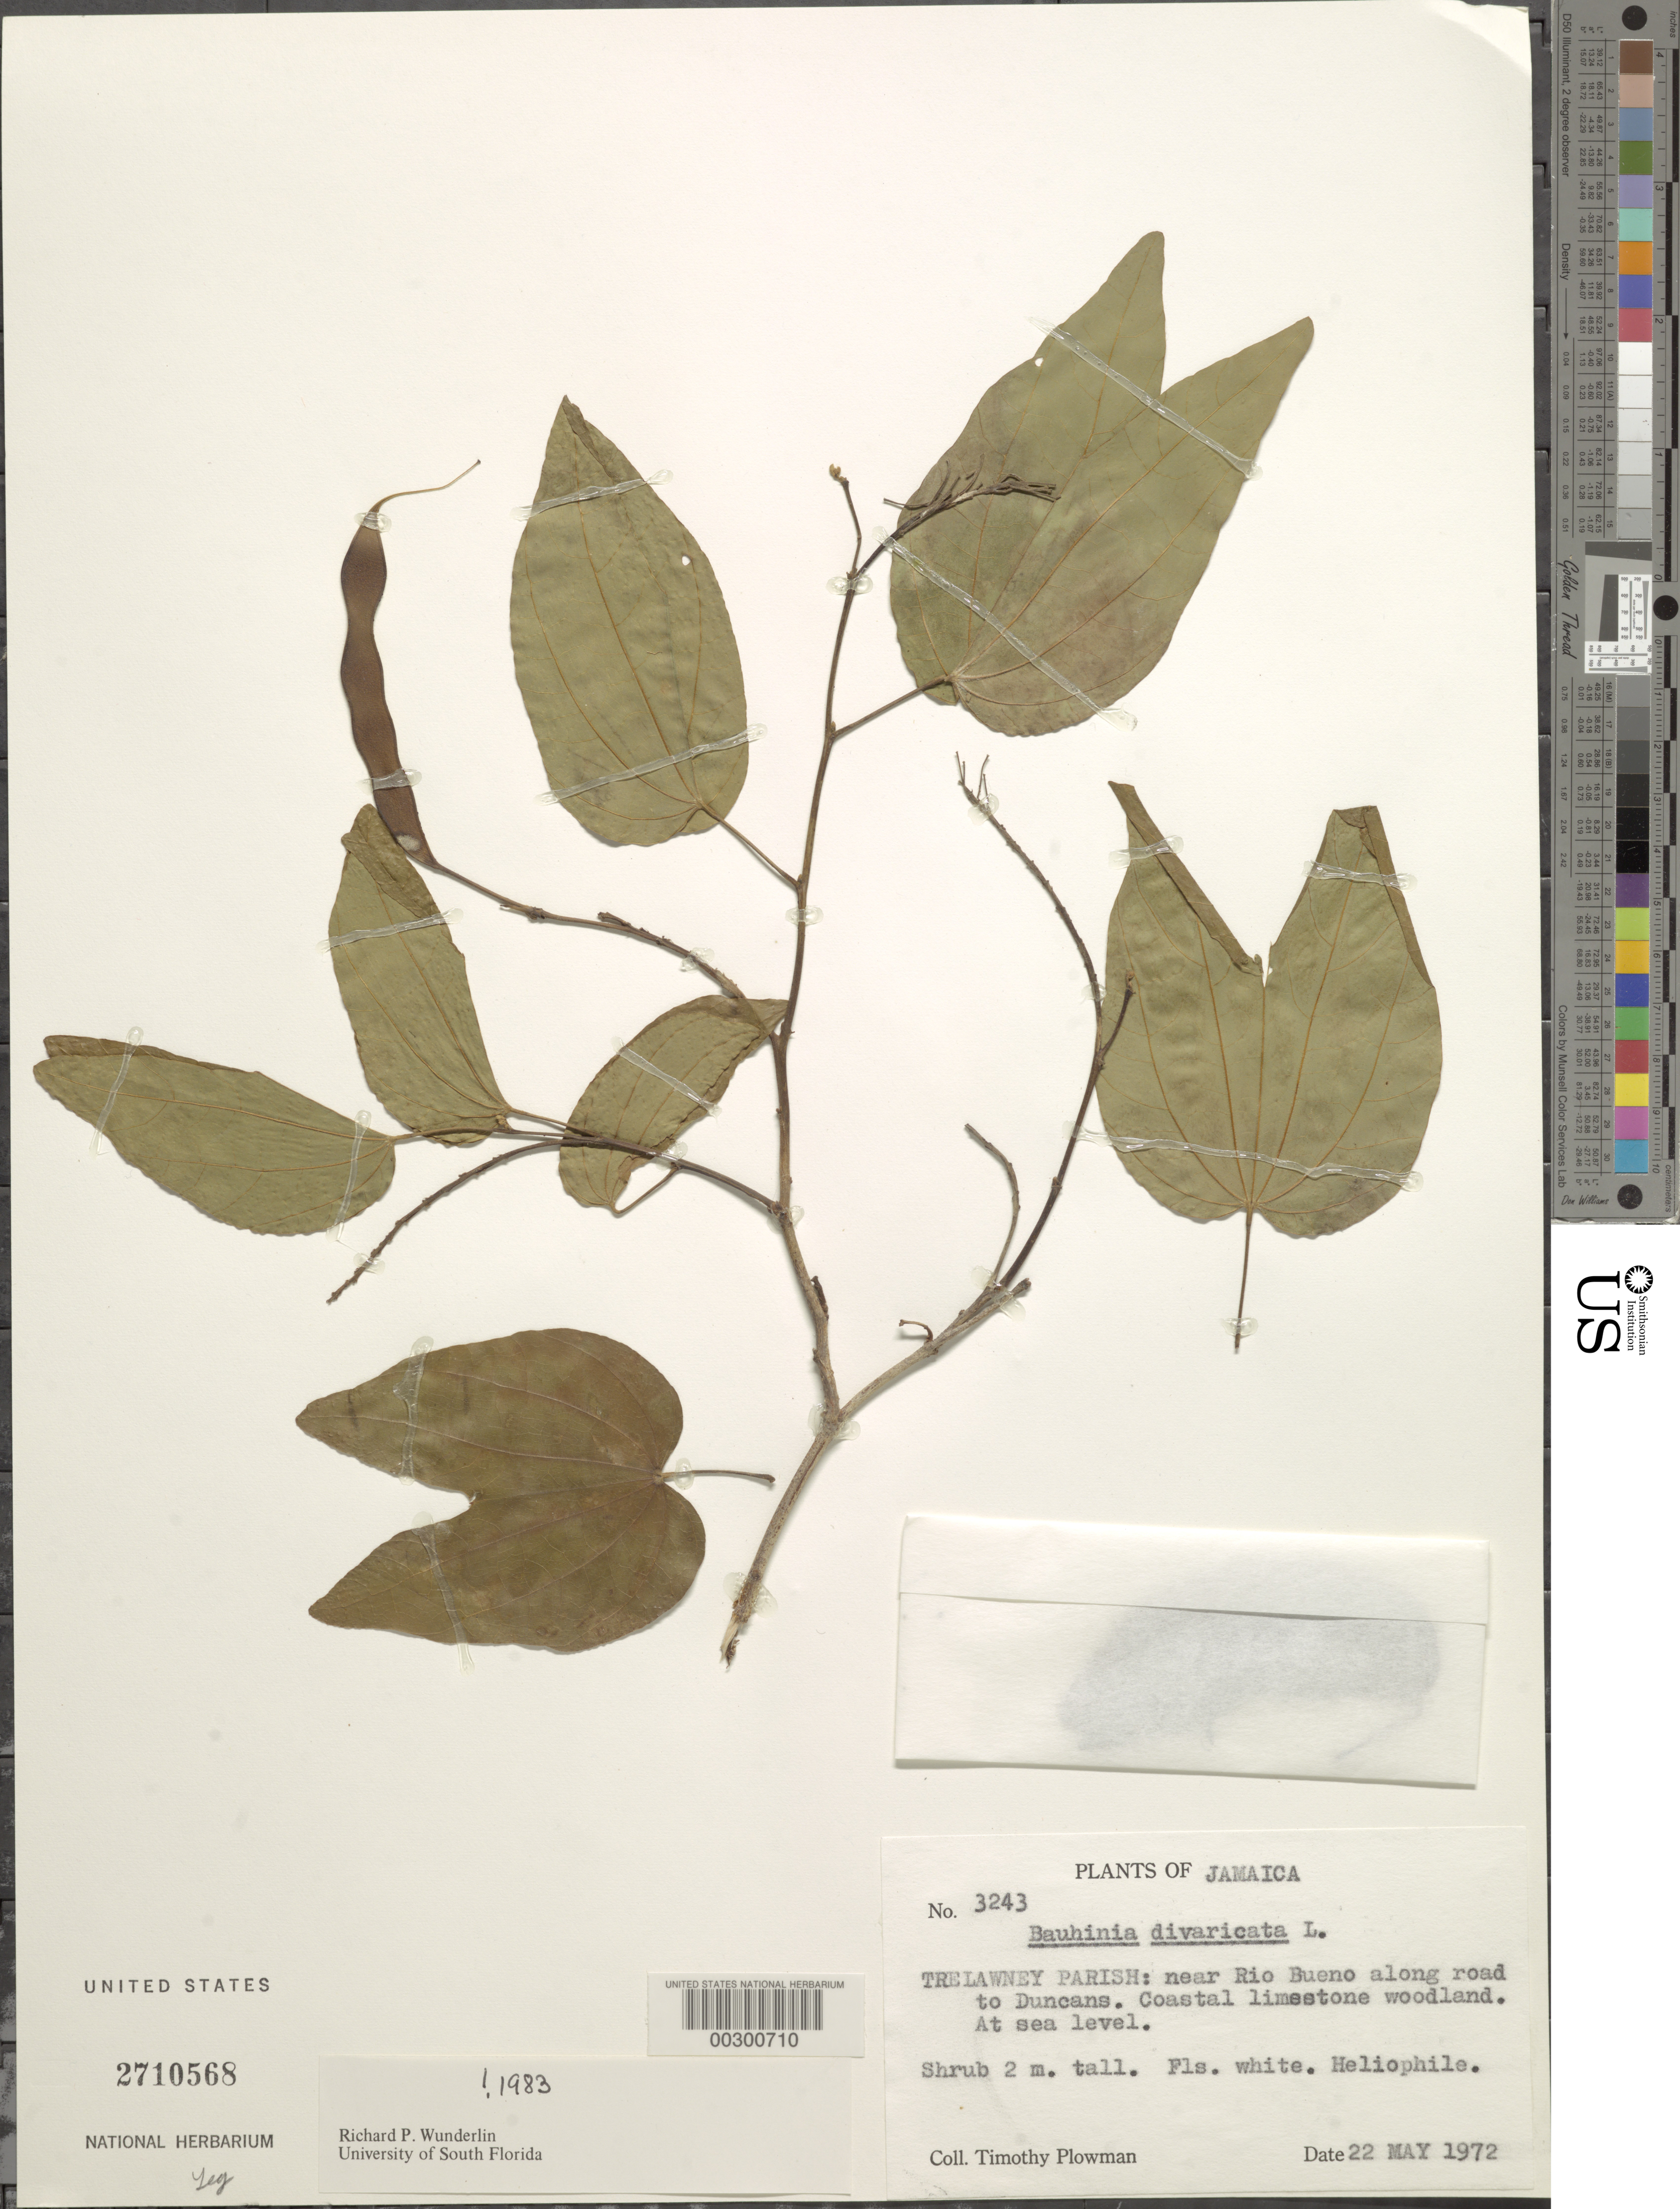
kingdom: Plantae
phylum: Tracheophyta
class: Magnoliopsida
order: Fabales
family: Fabaceae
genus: Bauhinia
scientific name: Bauhinia divaricata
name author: L.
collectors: T. Plowman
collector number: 3243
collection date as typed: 22 May 1972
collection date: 1972-05-22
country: Jamaica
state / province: Trelawny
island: Greater Antilles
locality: Near rio bueno along road to duncans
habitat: Coastal limestone woodland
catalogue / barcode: US 2710568